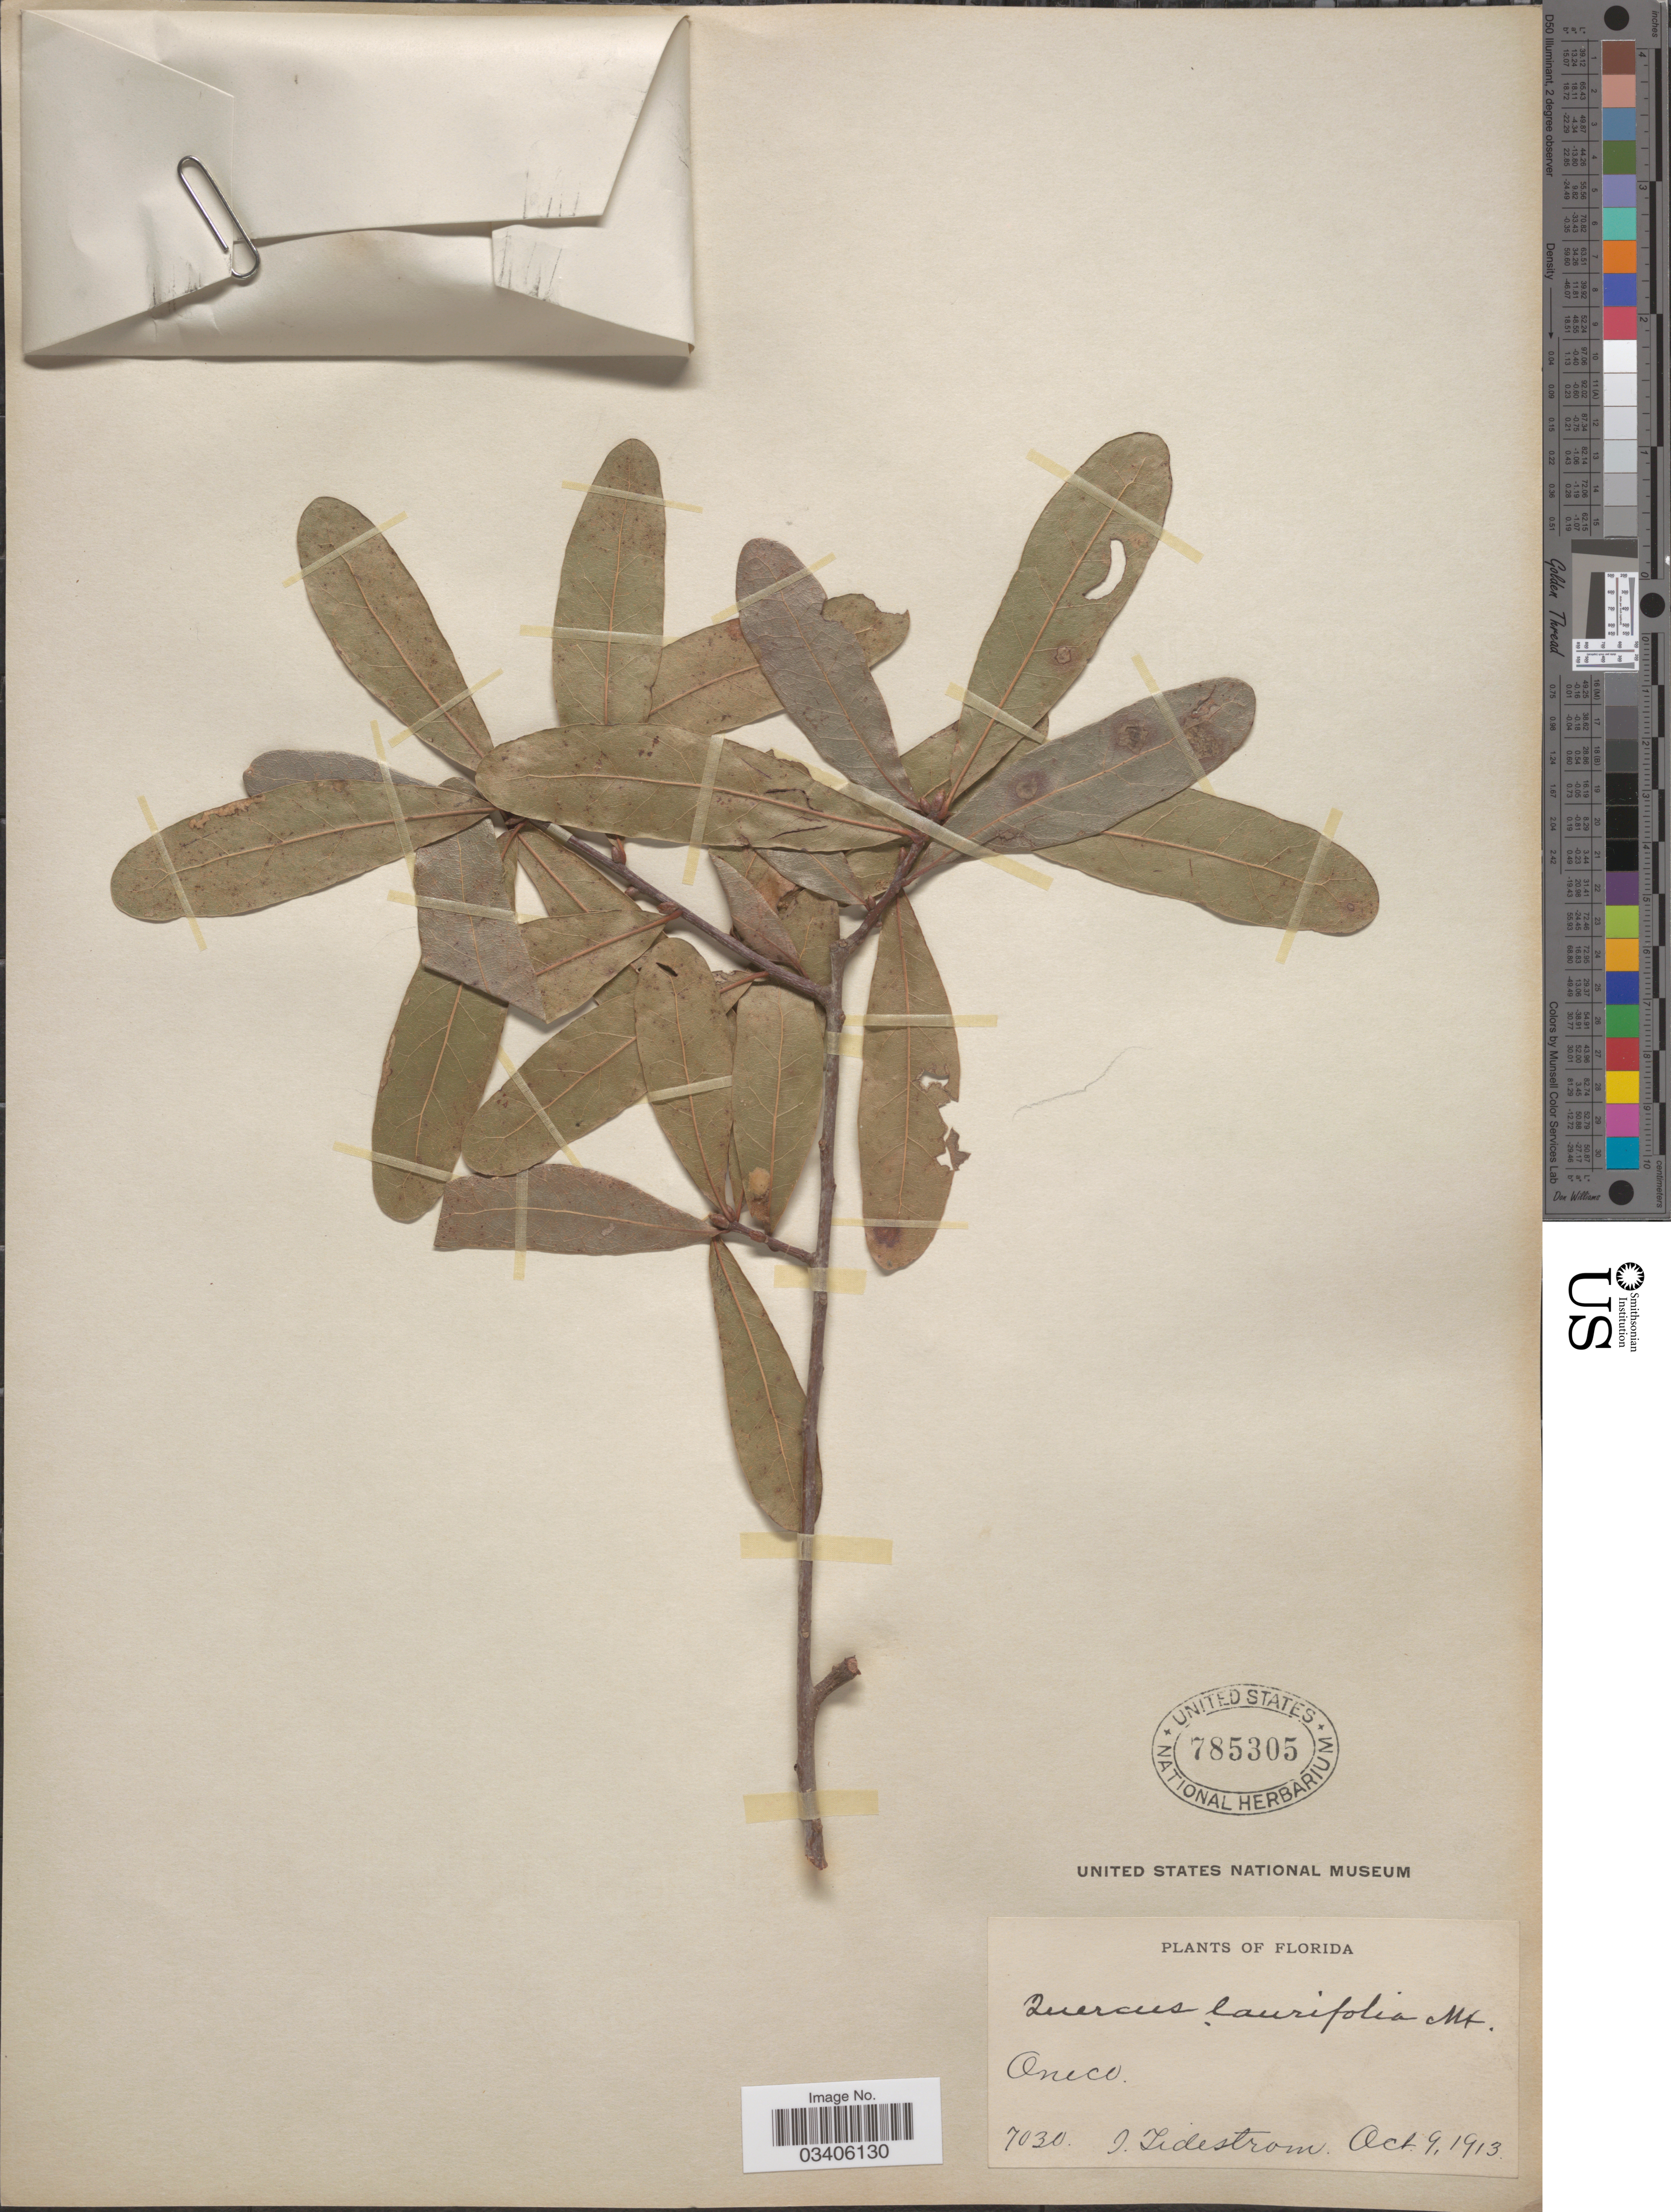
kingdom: Plantae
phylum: Tracheophyta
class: Magnoliopsida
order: Fagales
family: Fagaceae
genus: Quercus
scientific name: Quercus laurifolia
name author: Michx.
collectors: I. F. Tidestrom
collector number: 7030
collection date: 1913-10-09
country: United States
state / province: Florida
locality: Oneco.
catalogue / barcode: US 785305